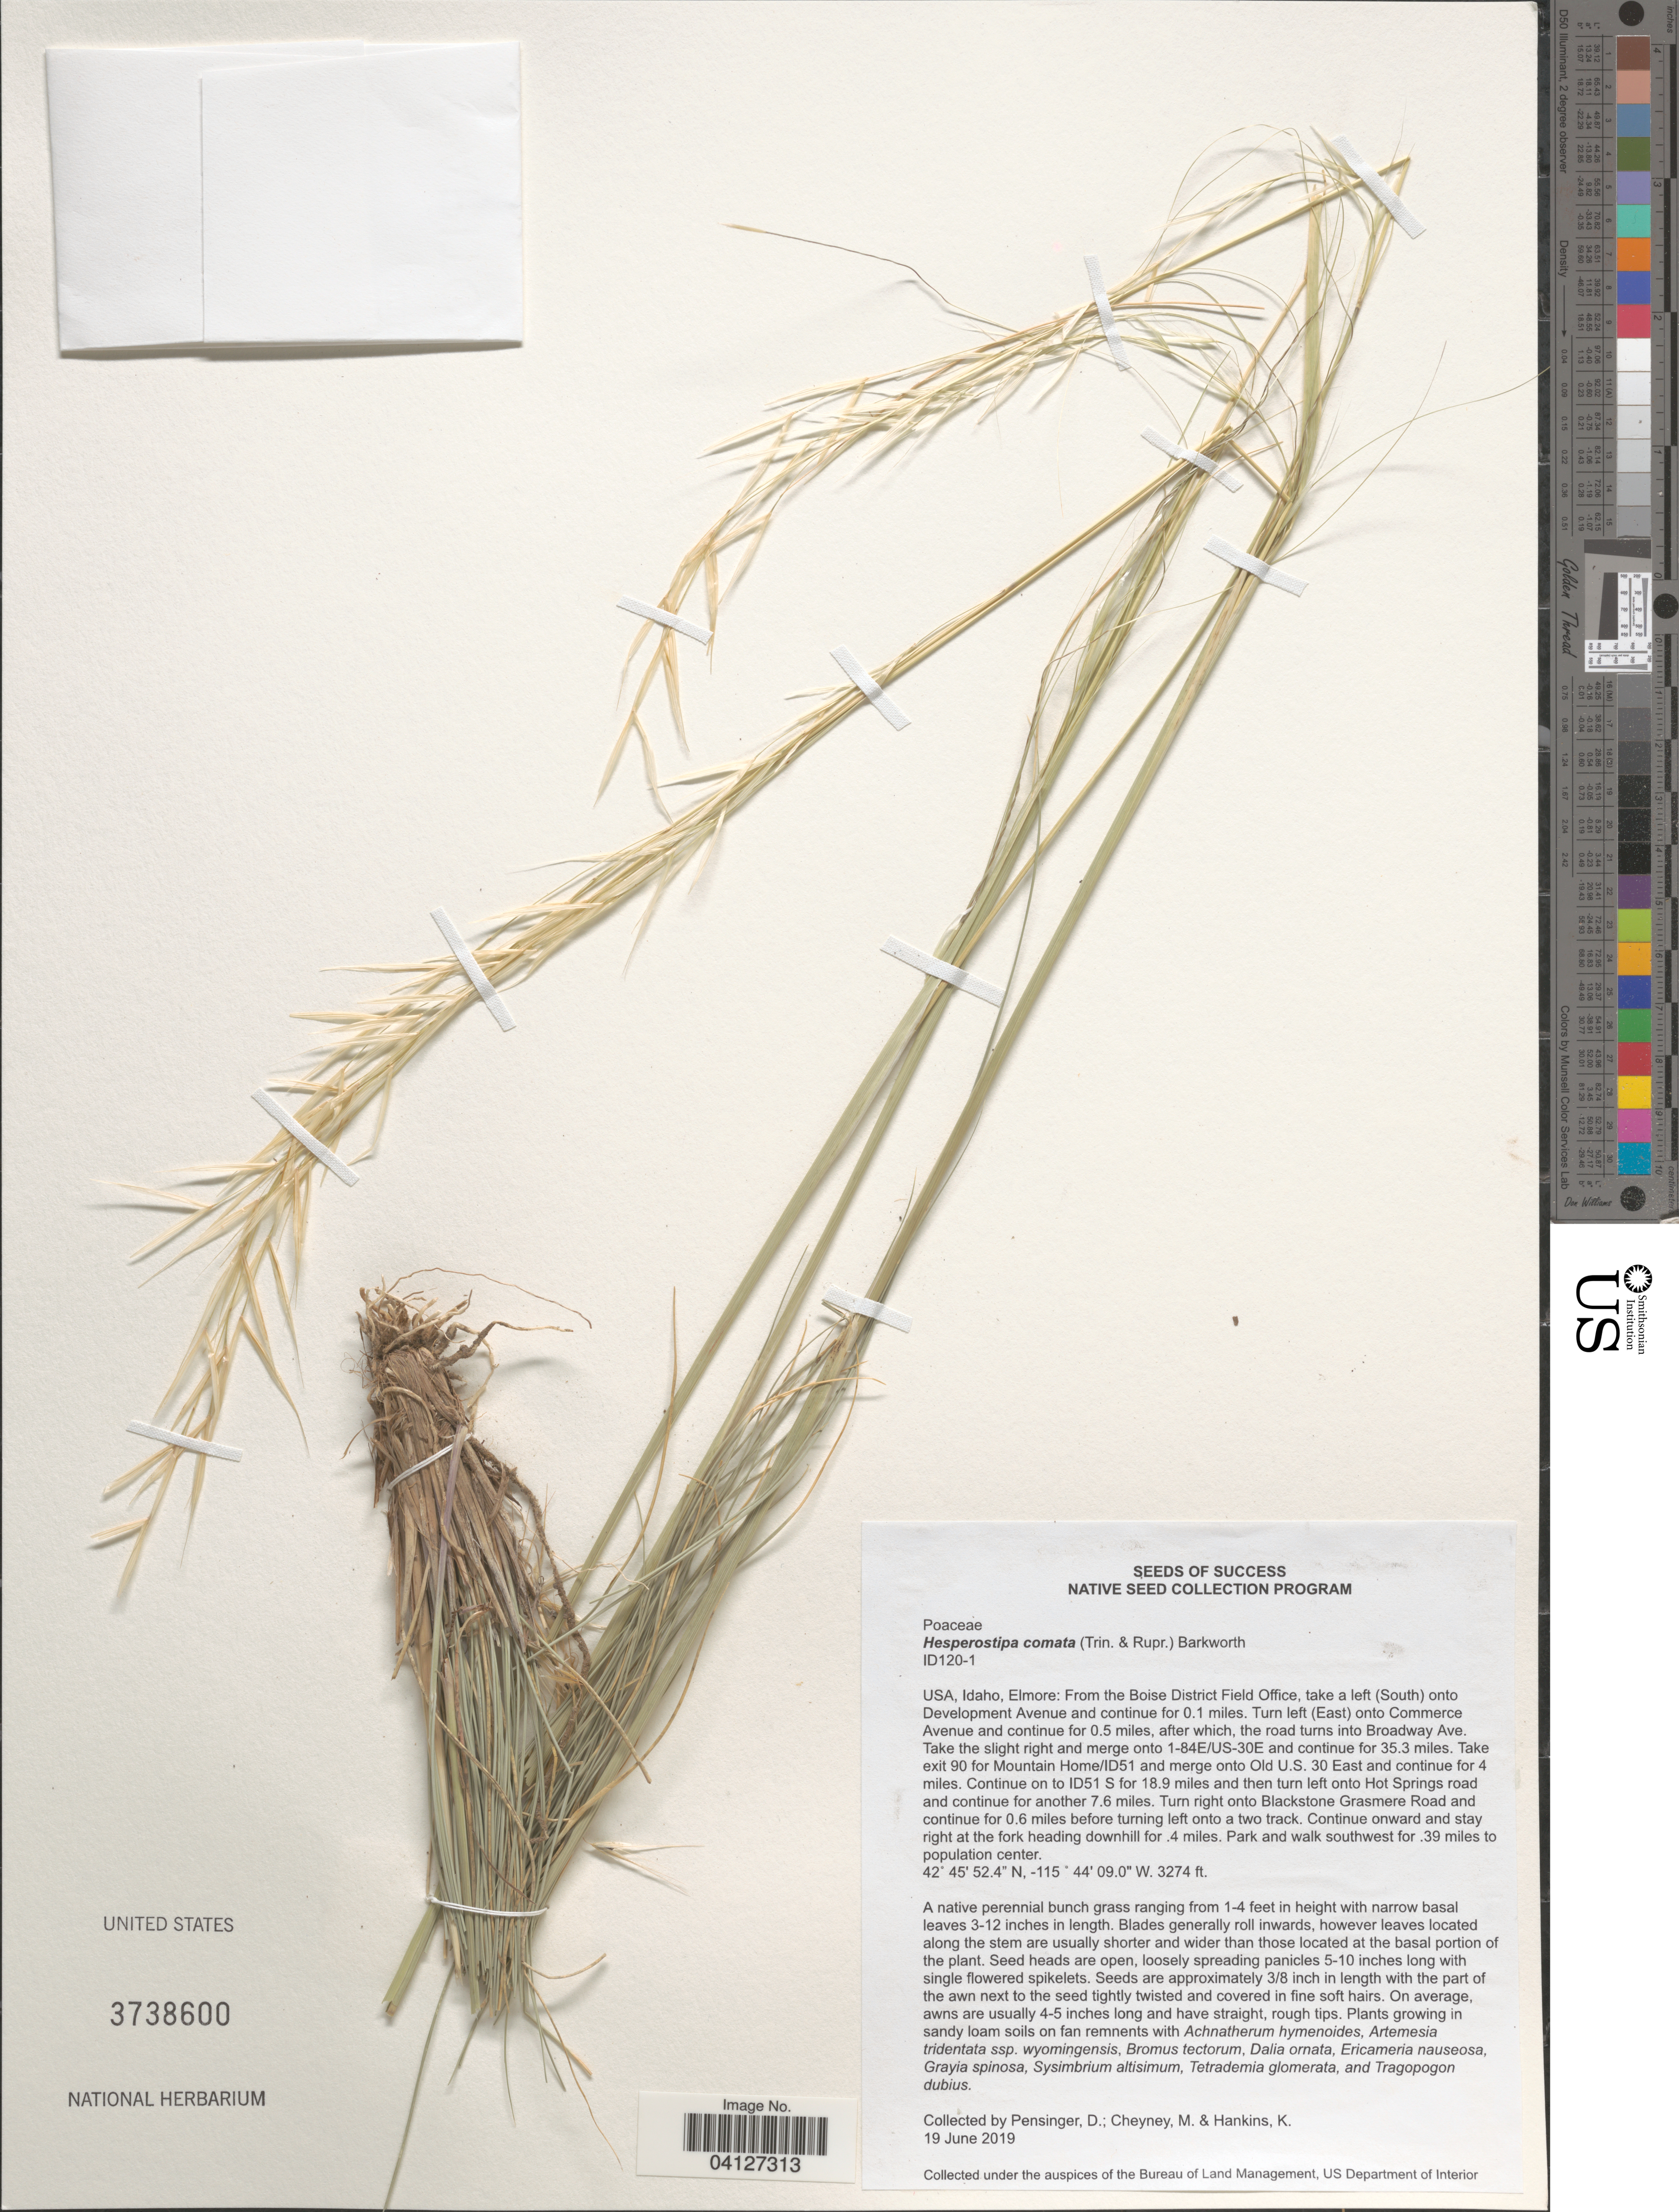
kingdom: Plantae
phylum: Tracheophyta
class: Liliopsida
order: Poales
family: Poaceae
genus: Hesperostipa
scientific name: Hesperostipa comata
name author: (Trin. & Rupr.) Barkworth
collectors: D. Pensinger & K. Hankins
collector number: ID120-1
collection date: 2019-06-19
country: United States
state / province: Idaho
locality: Elmore: From the Boise District Field Office, take a left (South) onto Development Avenue and continue for 0.1 miles. Turn left (East) onto Commerce Avenue and continue for 0.5 miles, after which, the road turns into Broadway Ave. Take the slight right an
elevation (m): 998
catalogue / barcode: US 3738600